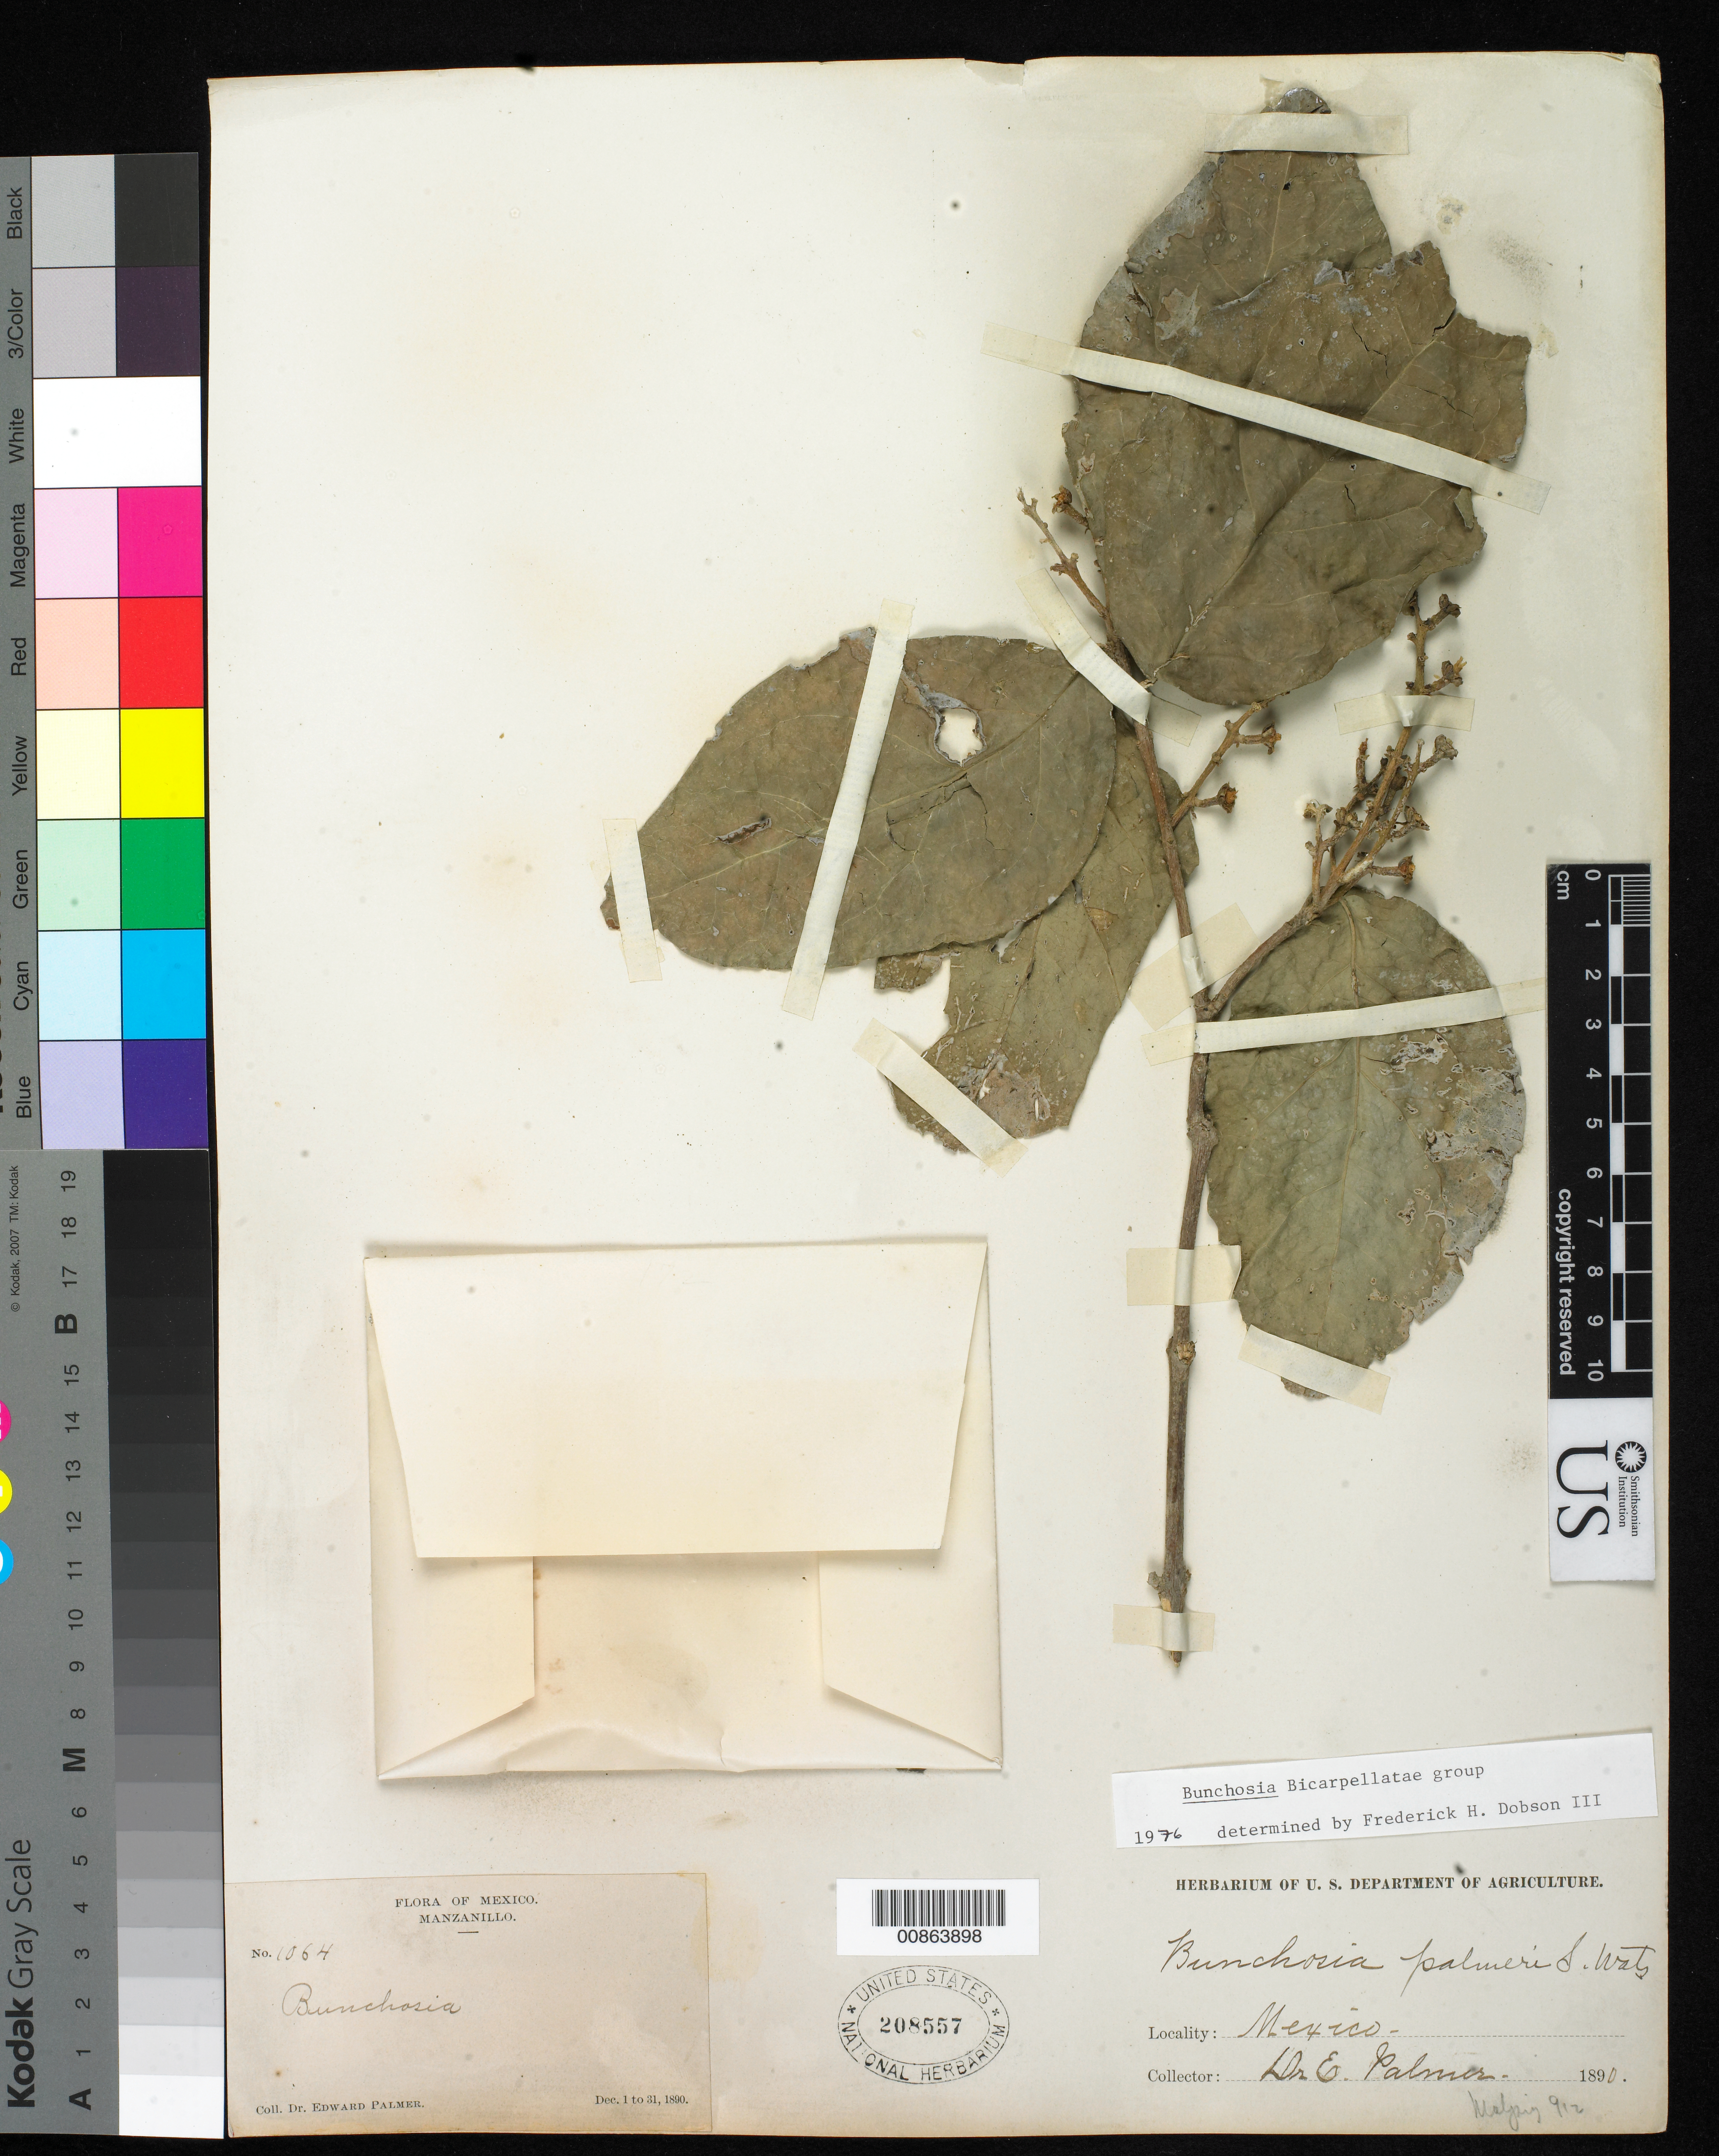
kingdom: Plantae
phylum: Tracheophyta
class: Magnoliopsida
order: Malpighiales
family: Malpighiaceae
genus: Bunchosia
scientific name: Bunchosia palmeri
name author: S. Watson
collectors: E. Palmer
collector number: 1064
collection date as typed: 01 Dec 1890 to 31 Dec 1890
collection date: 1890-12-01/1890-12-31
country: Mexico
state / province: Colima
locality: Manzanillo, Colima.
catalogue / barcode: US 208557